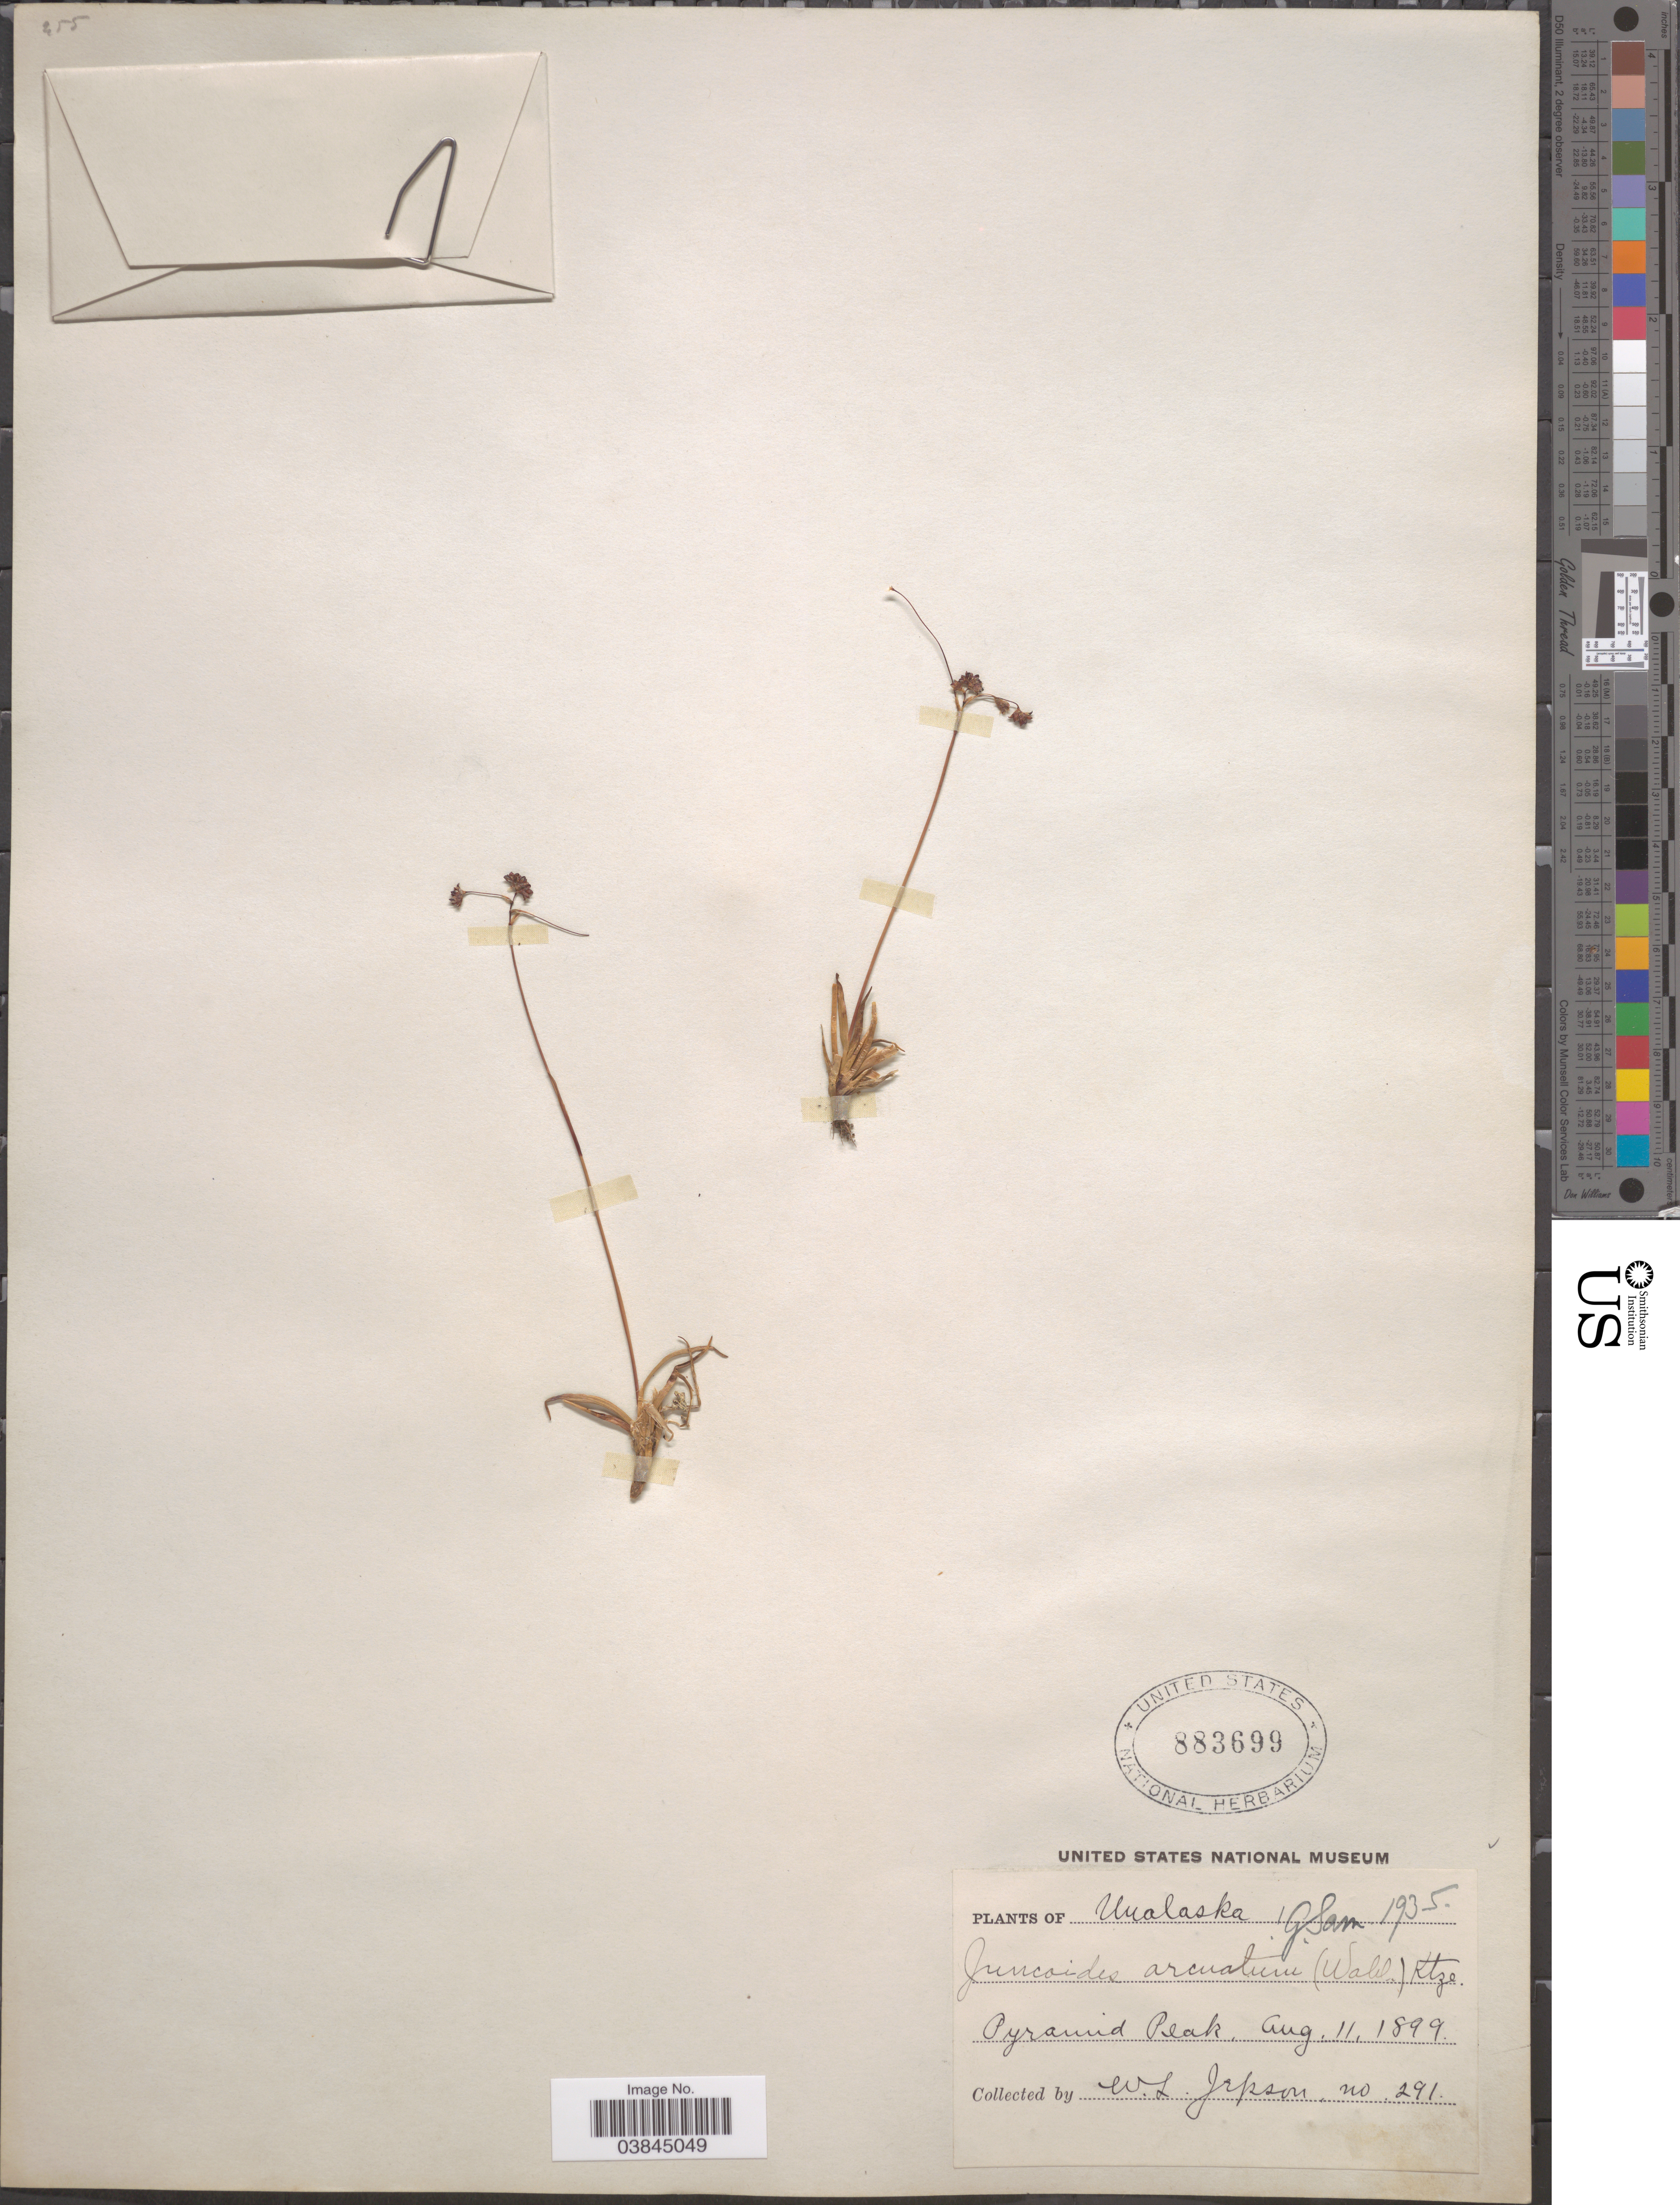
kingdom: Plantae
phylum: Tracheophyta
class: Liliopsida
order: Poales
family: Juncaceae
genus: Luzula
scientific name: Luzula arcuata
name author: (Wahlenb.) Sw.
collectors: W. L. Jepson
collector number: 291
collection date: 1899-08-11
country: United States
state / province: Alaska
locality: Unalaska. Pyramid Peak.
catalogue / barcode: US 883699